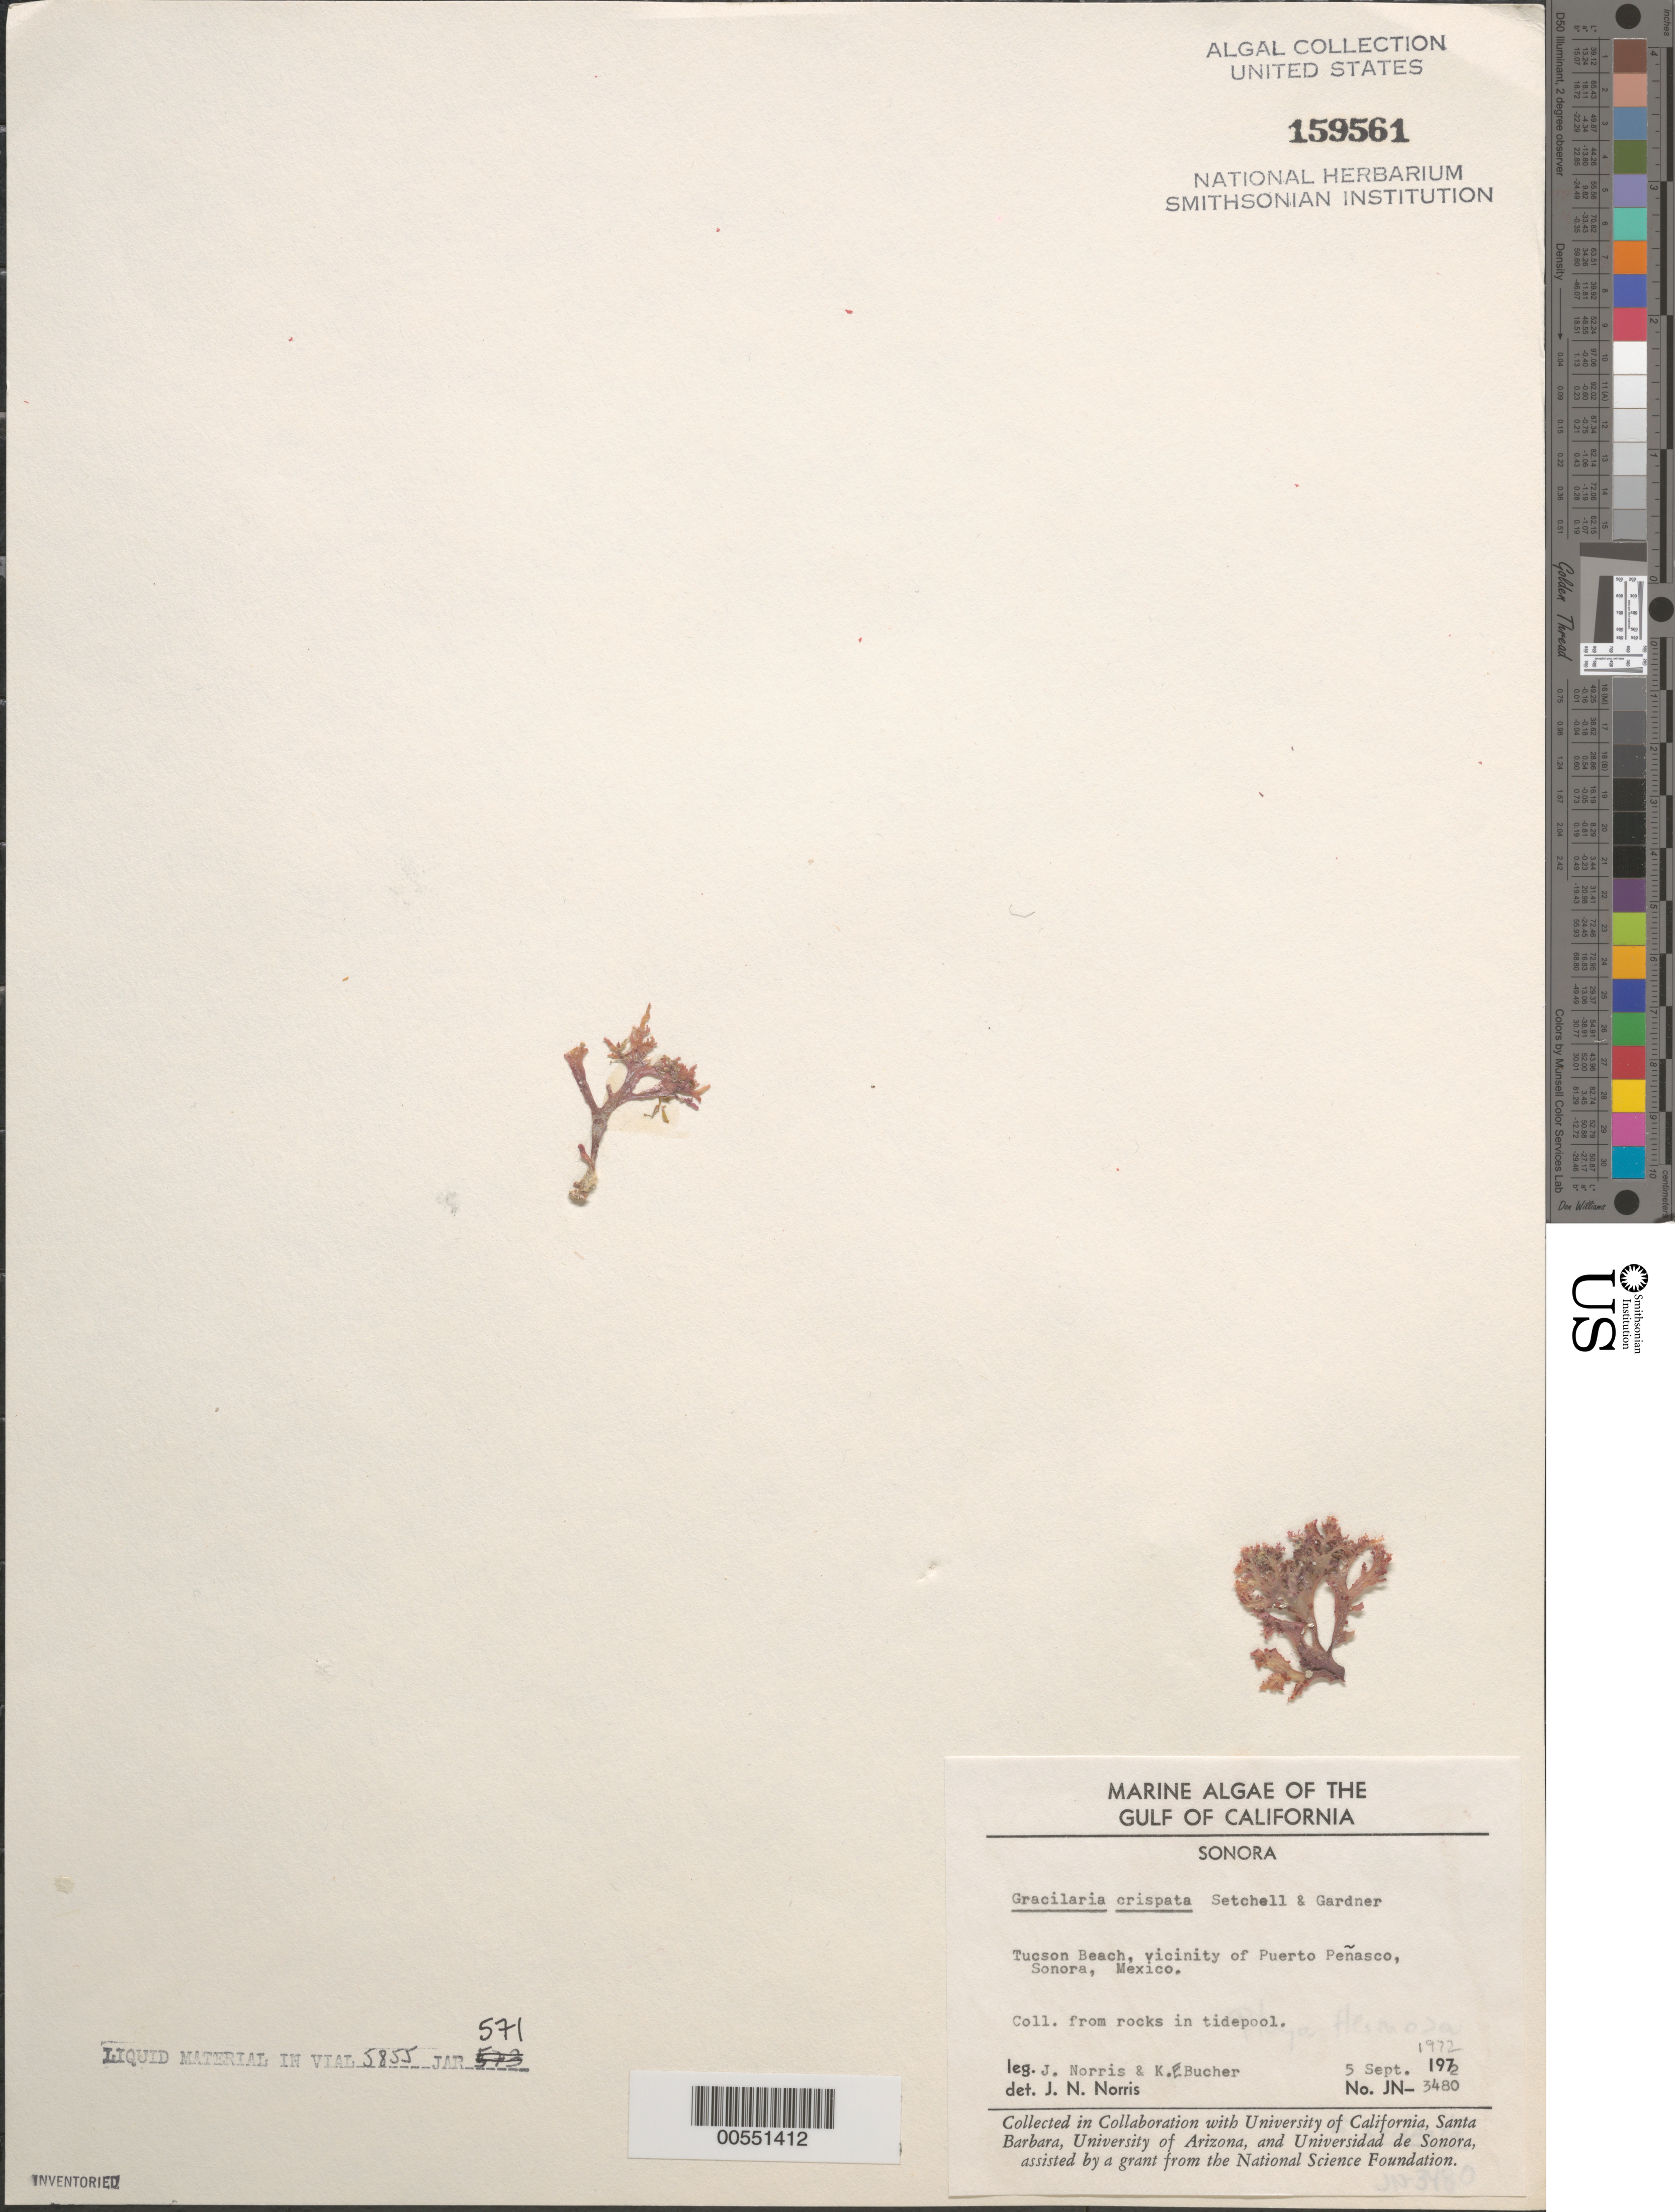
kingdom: Plantae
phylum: Rhodophyta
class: Florideophyceae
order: Gracilariales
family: Gracilariaceae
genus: Gracilaria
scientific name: Gracilaria crispata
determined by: Norris, James N.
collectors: J. N. Norris & K. E. Bucher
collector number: JN-3480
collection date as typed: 05 Sep 1972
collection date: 1972-09-05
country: Mexico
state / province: Sonora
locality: Playa Tucson, Puerto Penasco area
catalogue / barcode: US 159561